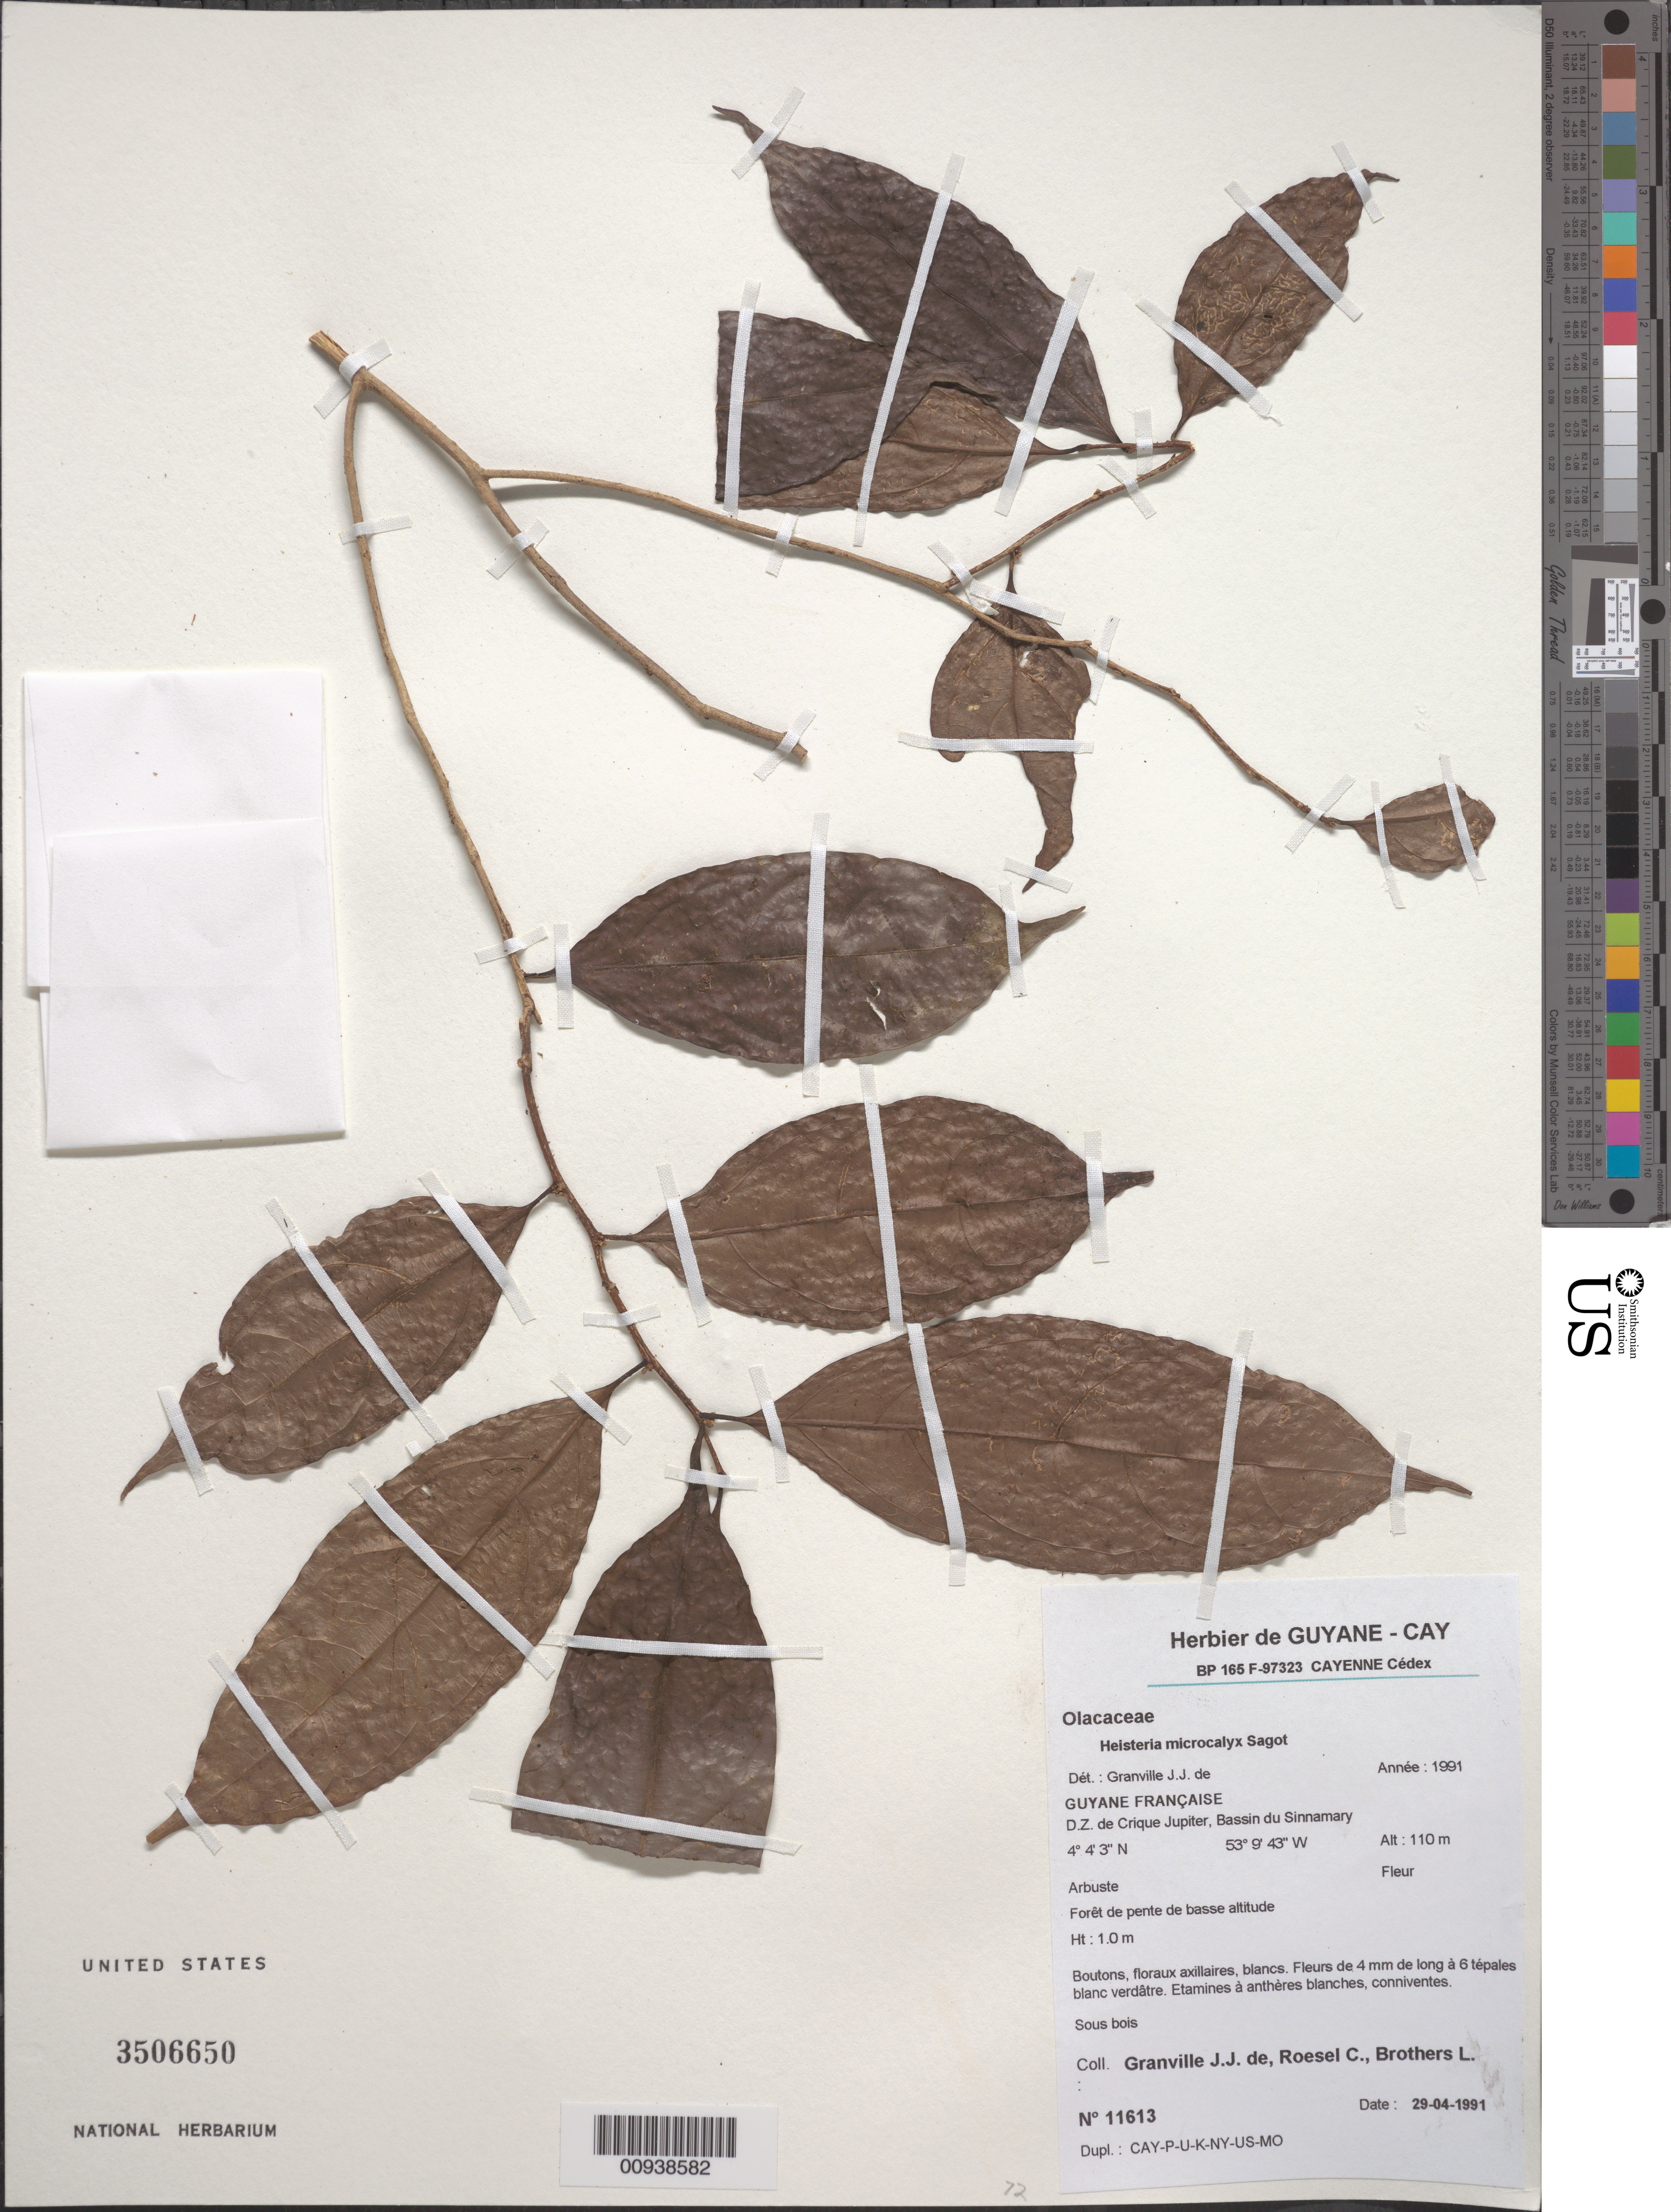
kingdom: Plantae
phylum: Tracheophyta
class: Magnoliopsida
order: Santalales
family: Erythropalaceae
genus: Heisteria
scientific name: Heisteria microcalyx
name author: Sagot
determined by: Granville, J. J. de, (CAY), Institut de Recherche pour le Developpement (IRD) (FRENCH GUIANA)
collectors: J.-J. de Granville, C. S. Roesel & L. Brothers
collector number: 11613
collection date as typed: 29-Apr-91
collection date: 1991-04-29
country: French Guiana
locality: D.Z. de Crique Jupiter, Bassin du Sinnamary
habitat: Forêt de pente de basse altitude, sous bois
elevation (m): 80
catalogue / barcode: US 3506650